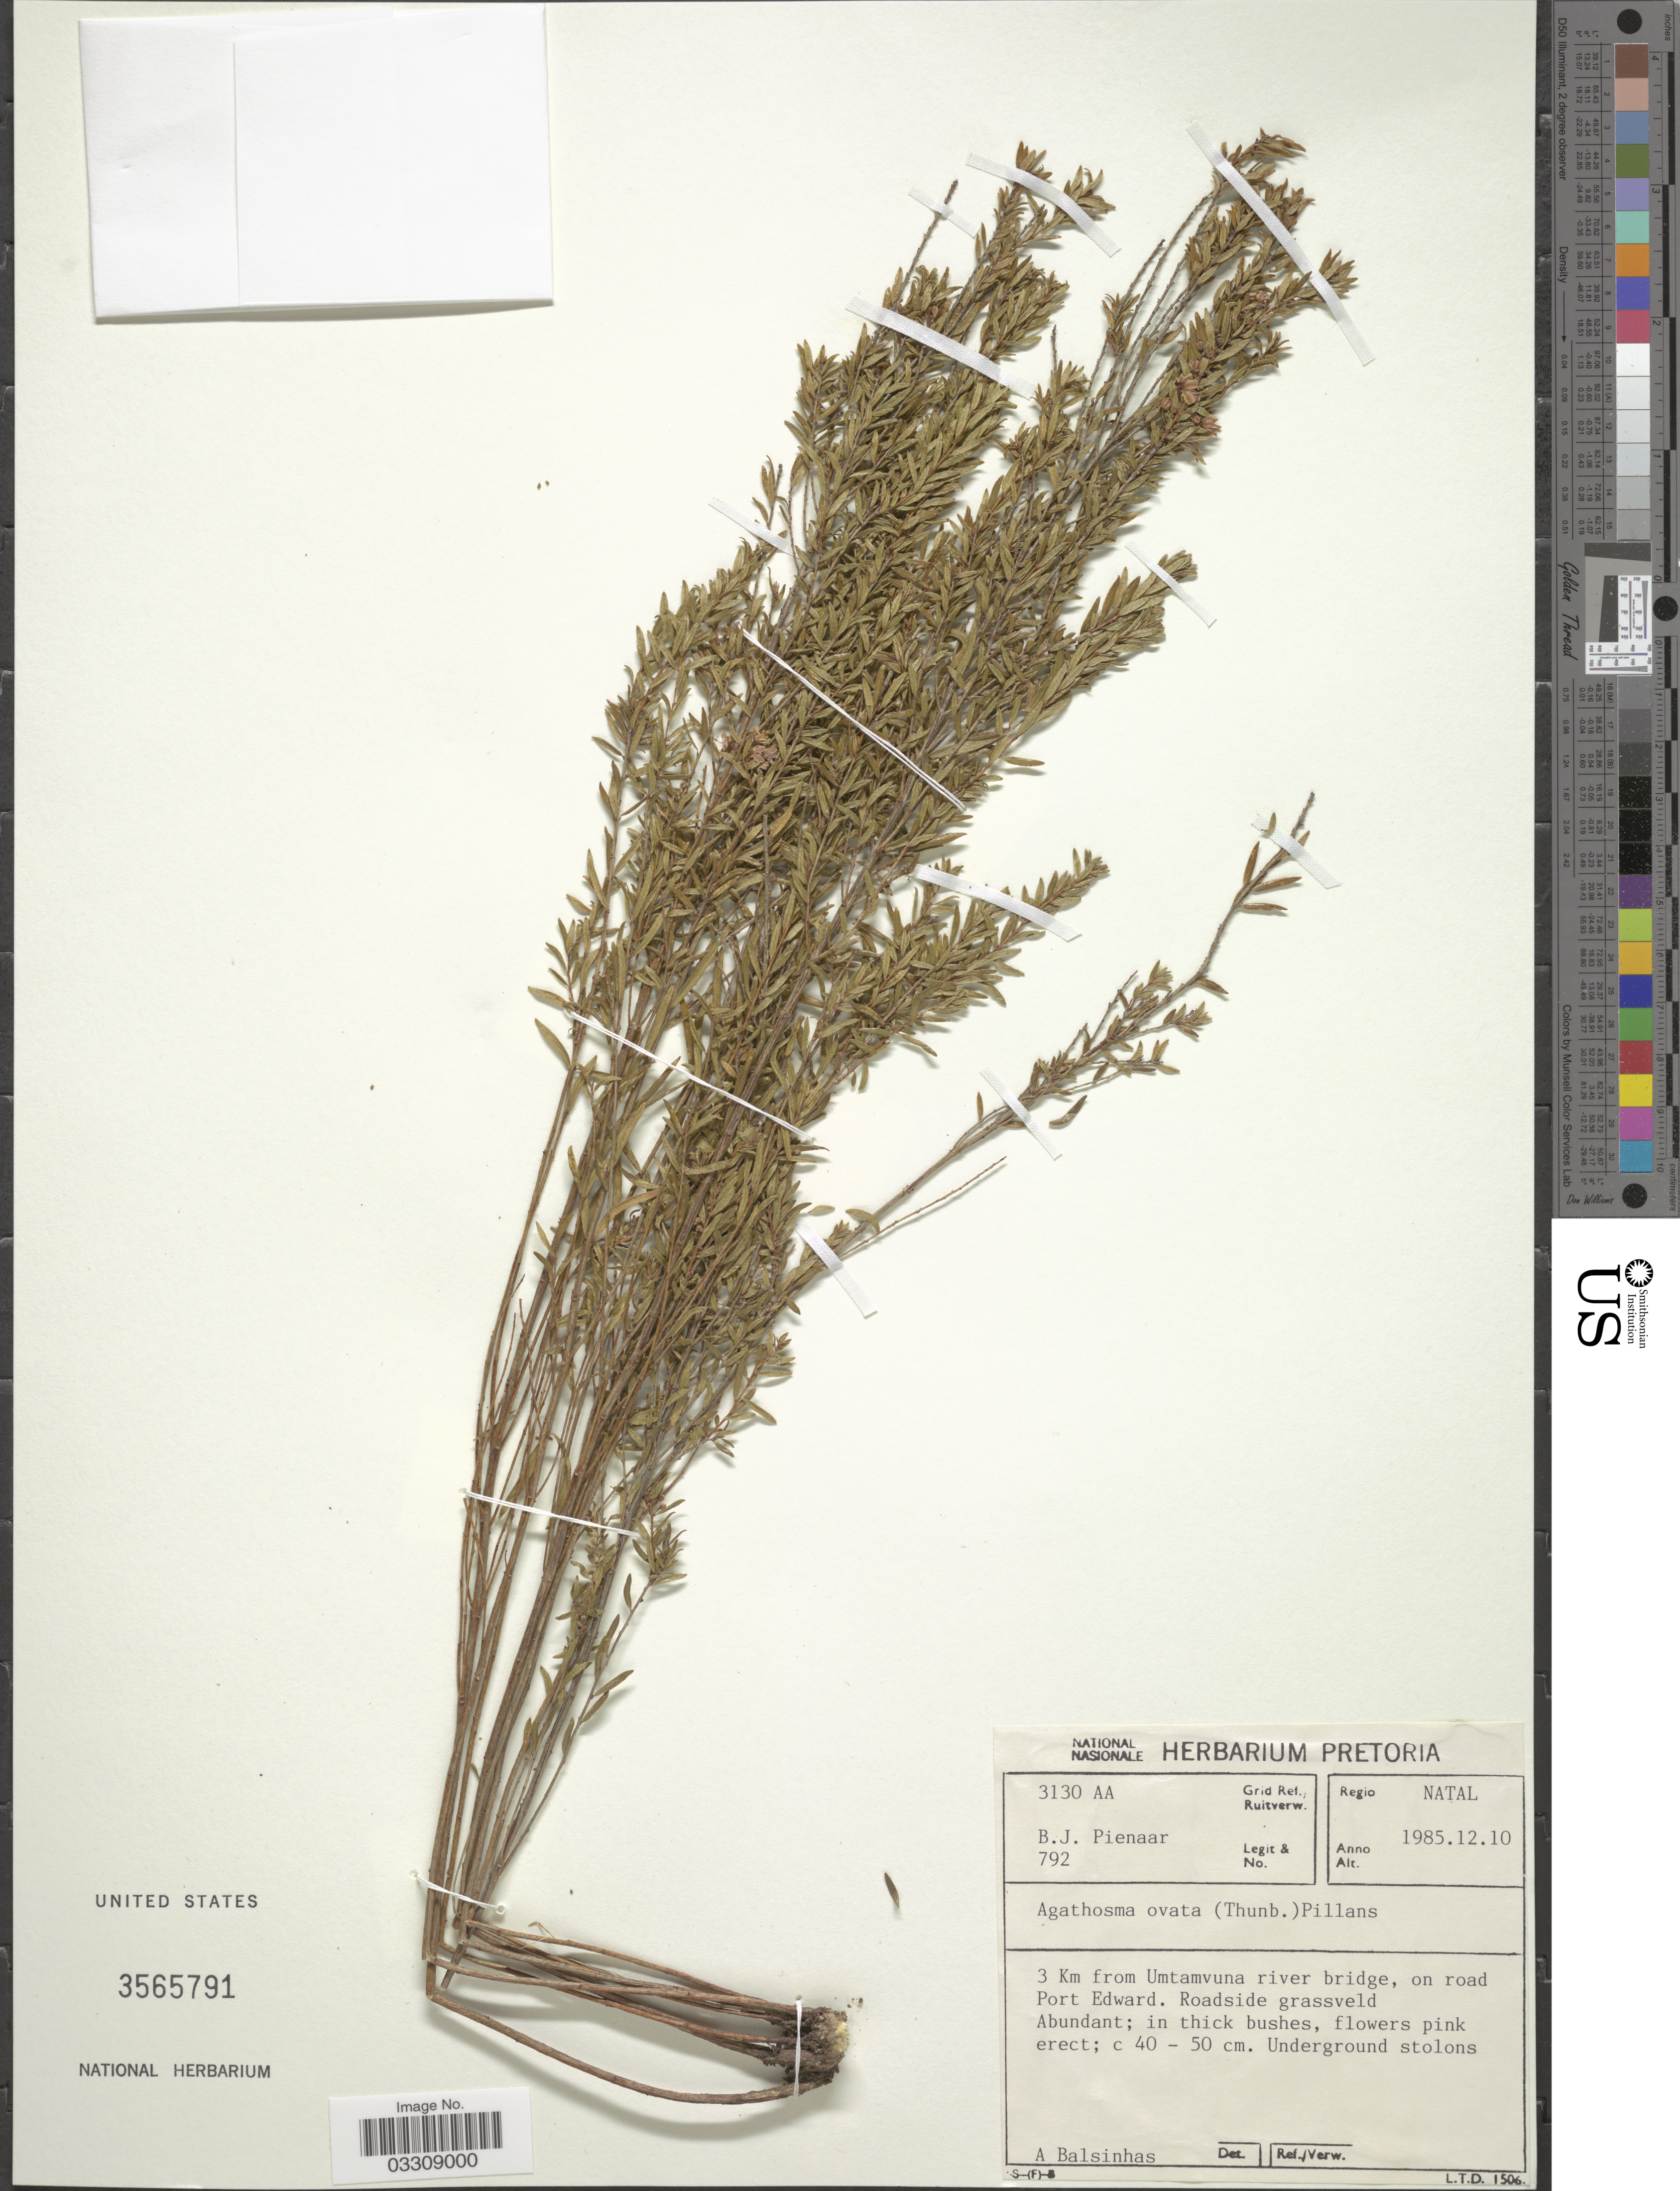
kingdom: Plantae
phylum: Tracheophyta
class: Magnoliopsida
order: Sapindales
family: Rutaceae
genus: Agathosma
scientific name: Agathosma ovata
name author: (Thunb.) Pillans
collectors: B. Pienaar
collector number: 792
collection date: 1985-12-10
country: South Africa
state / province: KwaZulu-Natal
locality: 3130 AA Grid Ref./ Ruitverw., Regio Natal, 3 Km from Umtamvuna river bridge, on road Port Edward.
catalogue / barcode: US 3565791